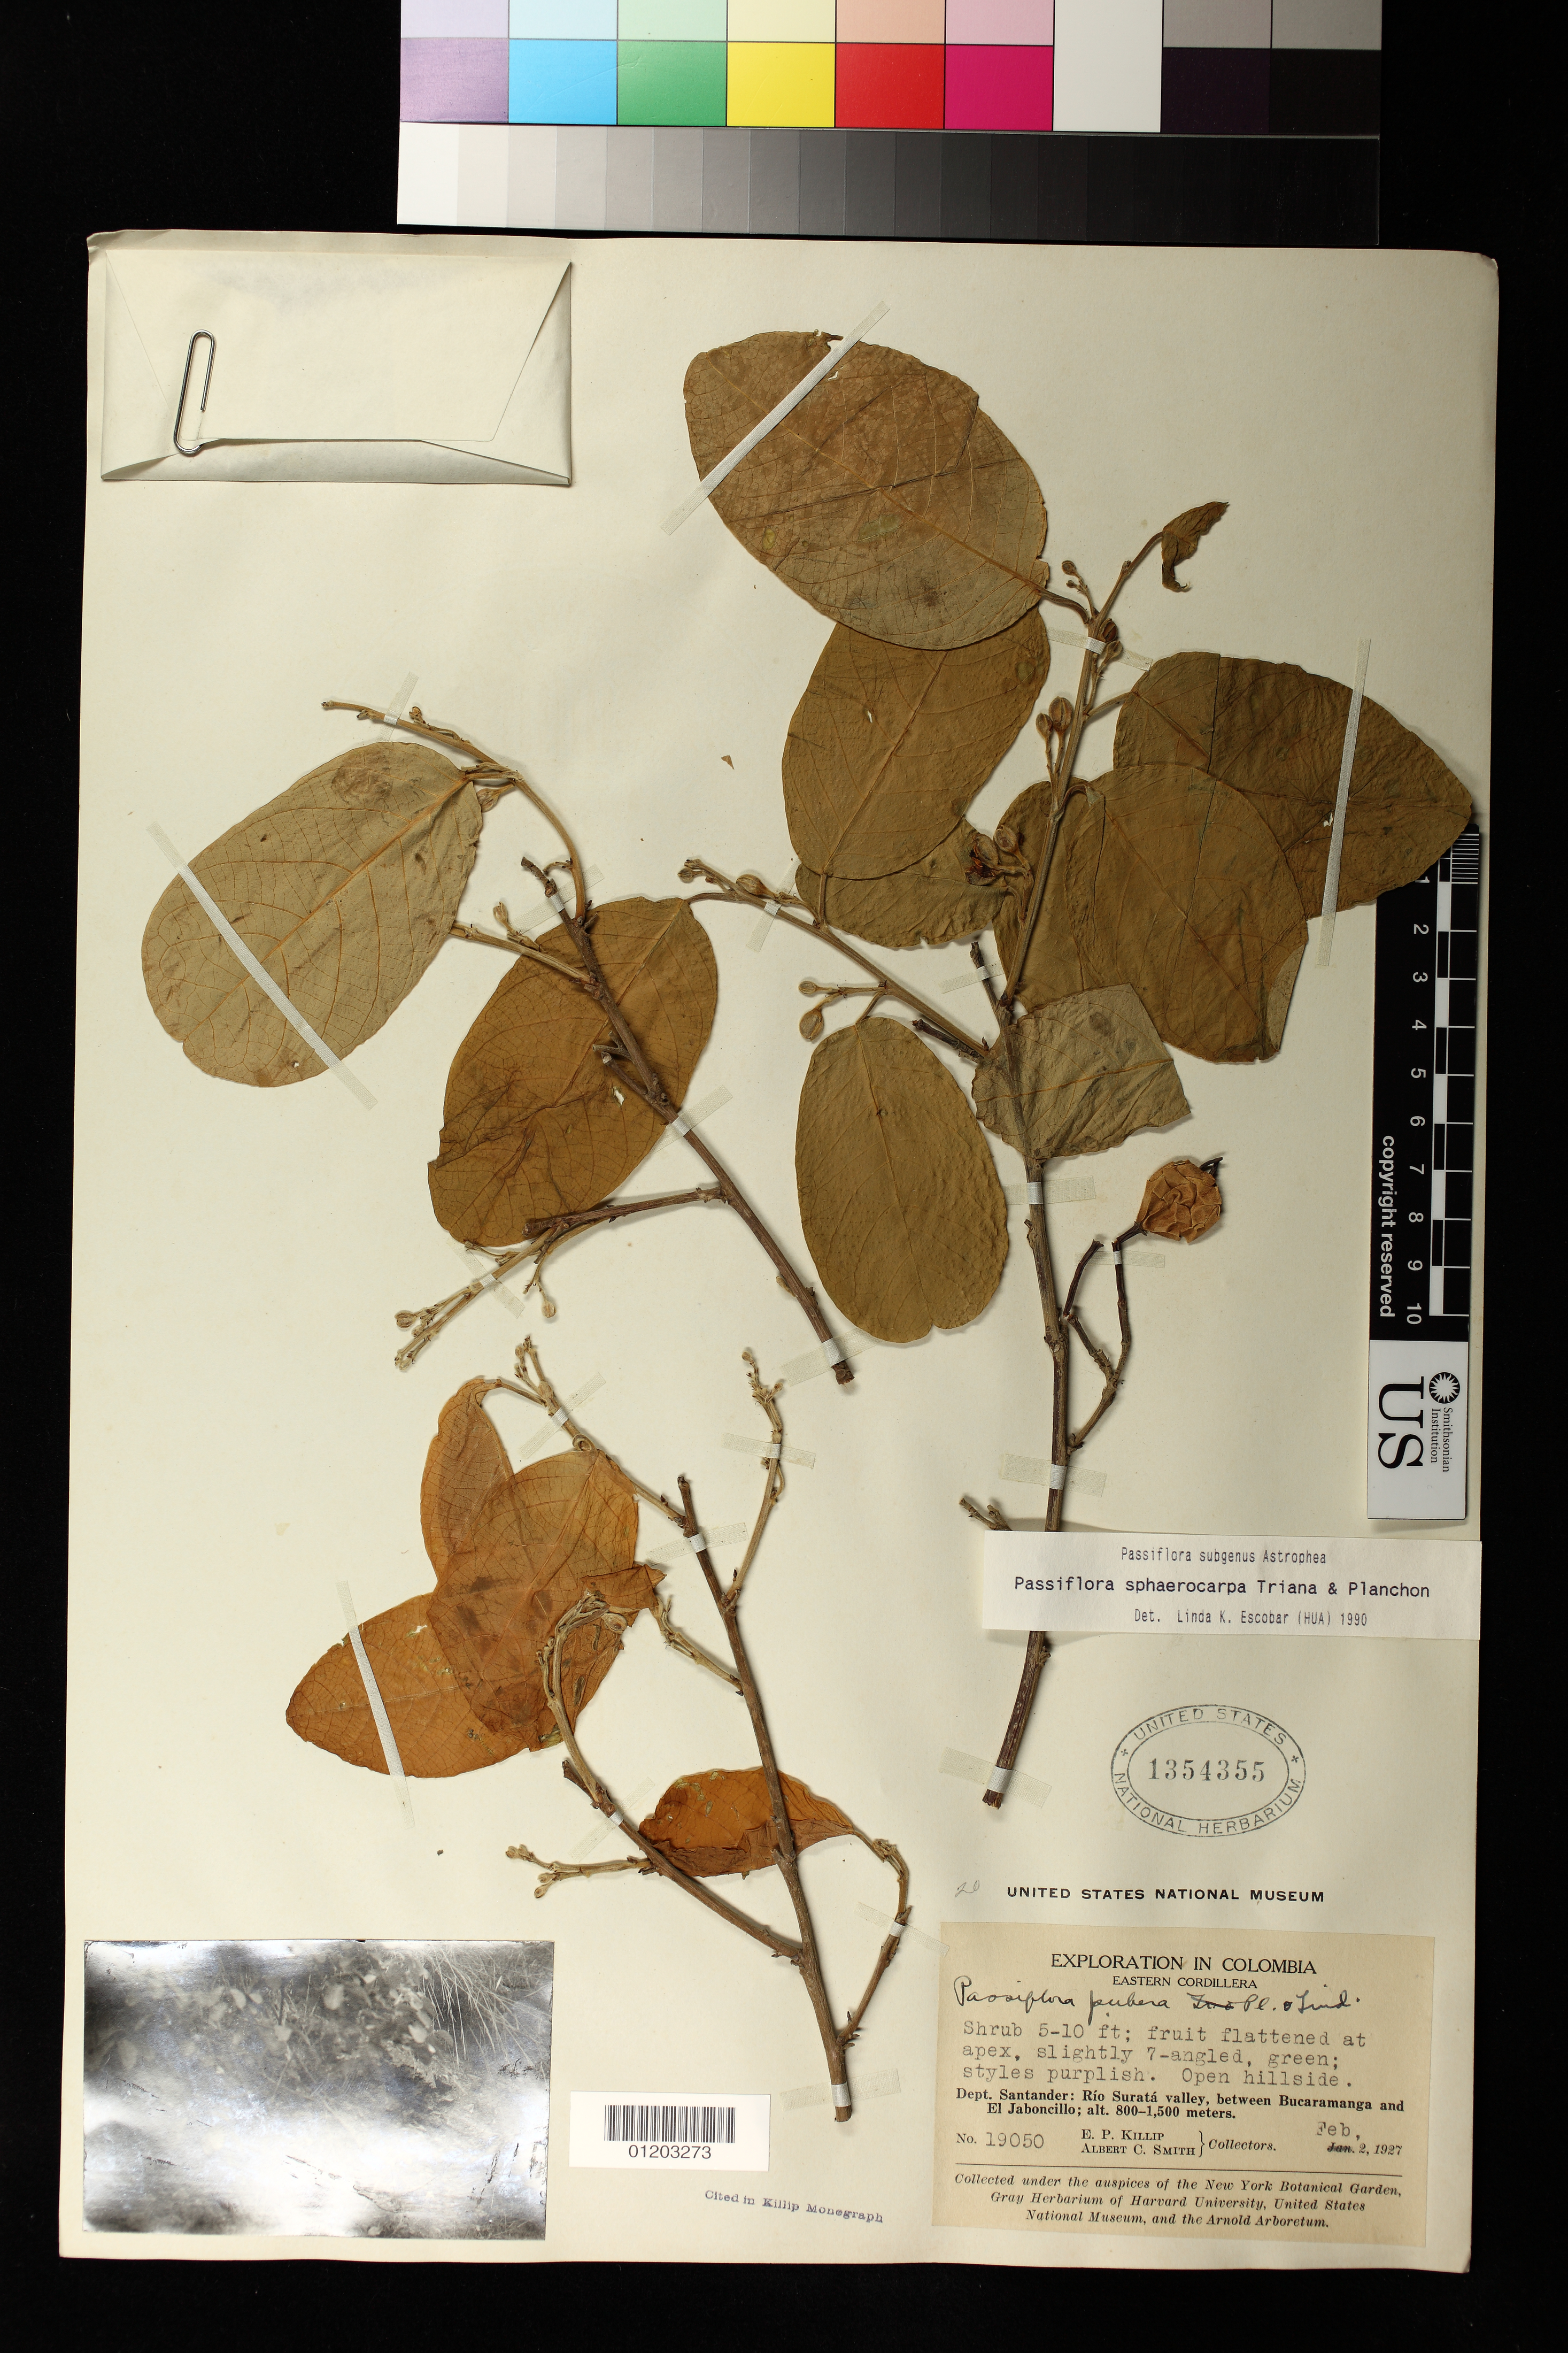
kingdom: Plantae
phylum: Tracheophyta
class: Magnoliopsida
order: Malpighiales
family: Passifloraceae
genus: Passiflora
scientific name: Passiflora sphaerocarpa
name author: Triana & Planch.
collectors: E. P. Killip & A. C. Smith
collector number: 19050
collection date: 1927-02-02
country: Colombia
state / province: Santander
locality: Rio Surata valley, between Bucaramanga and El Jaboncillo. Eastern Cordillera.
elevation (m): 800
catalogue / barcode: US 1354355